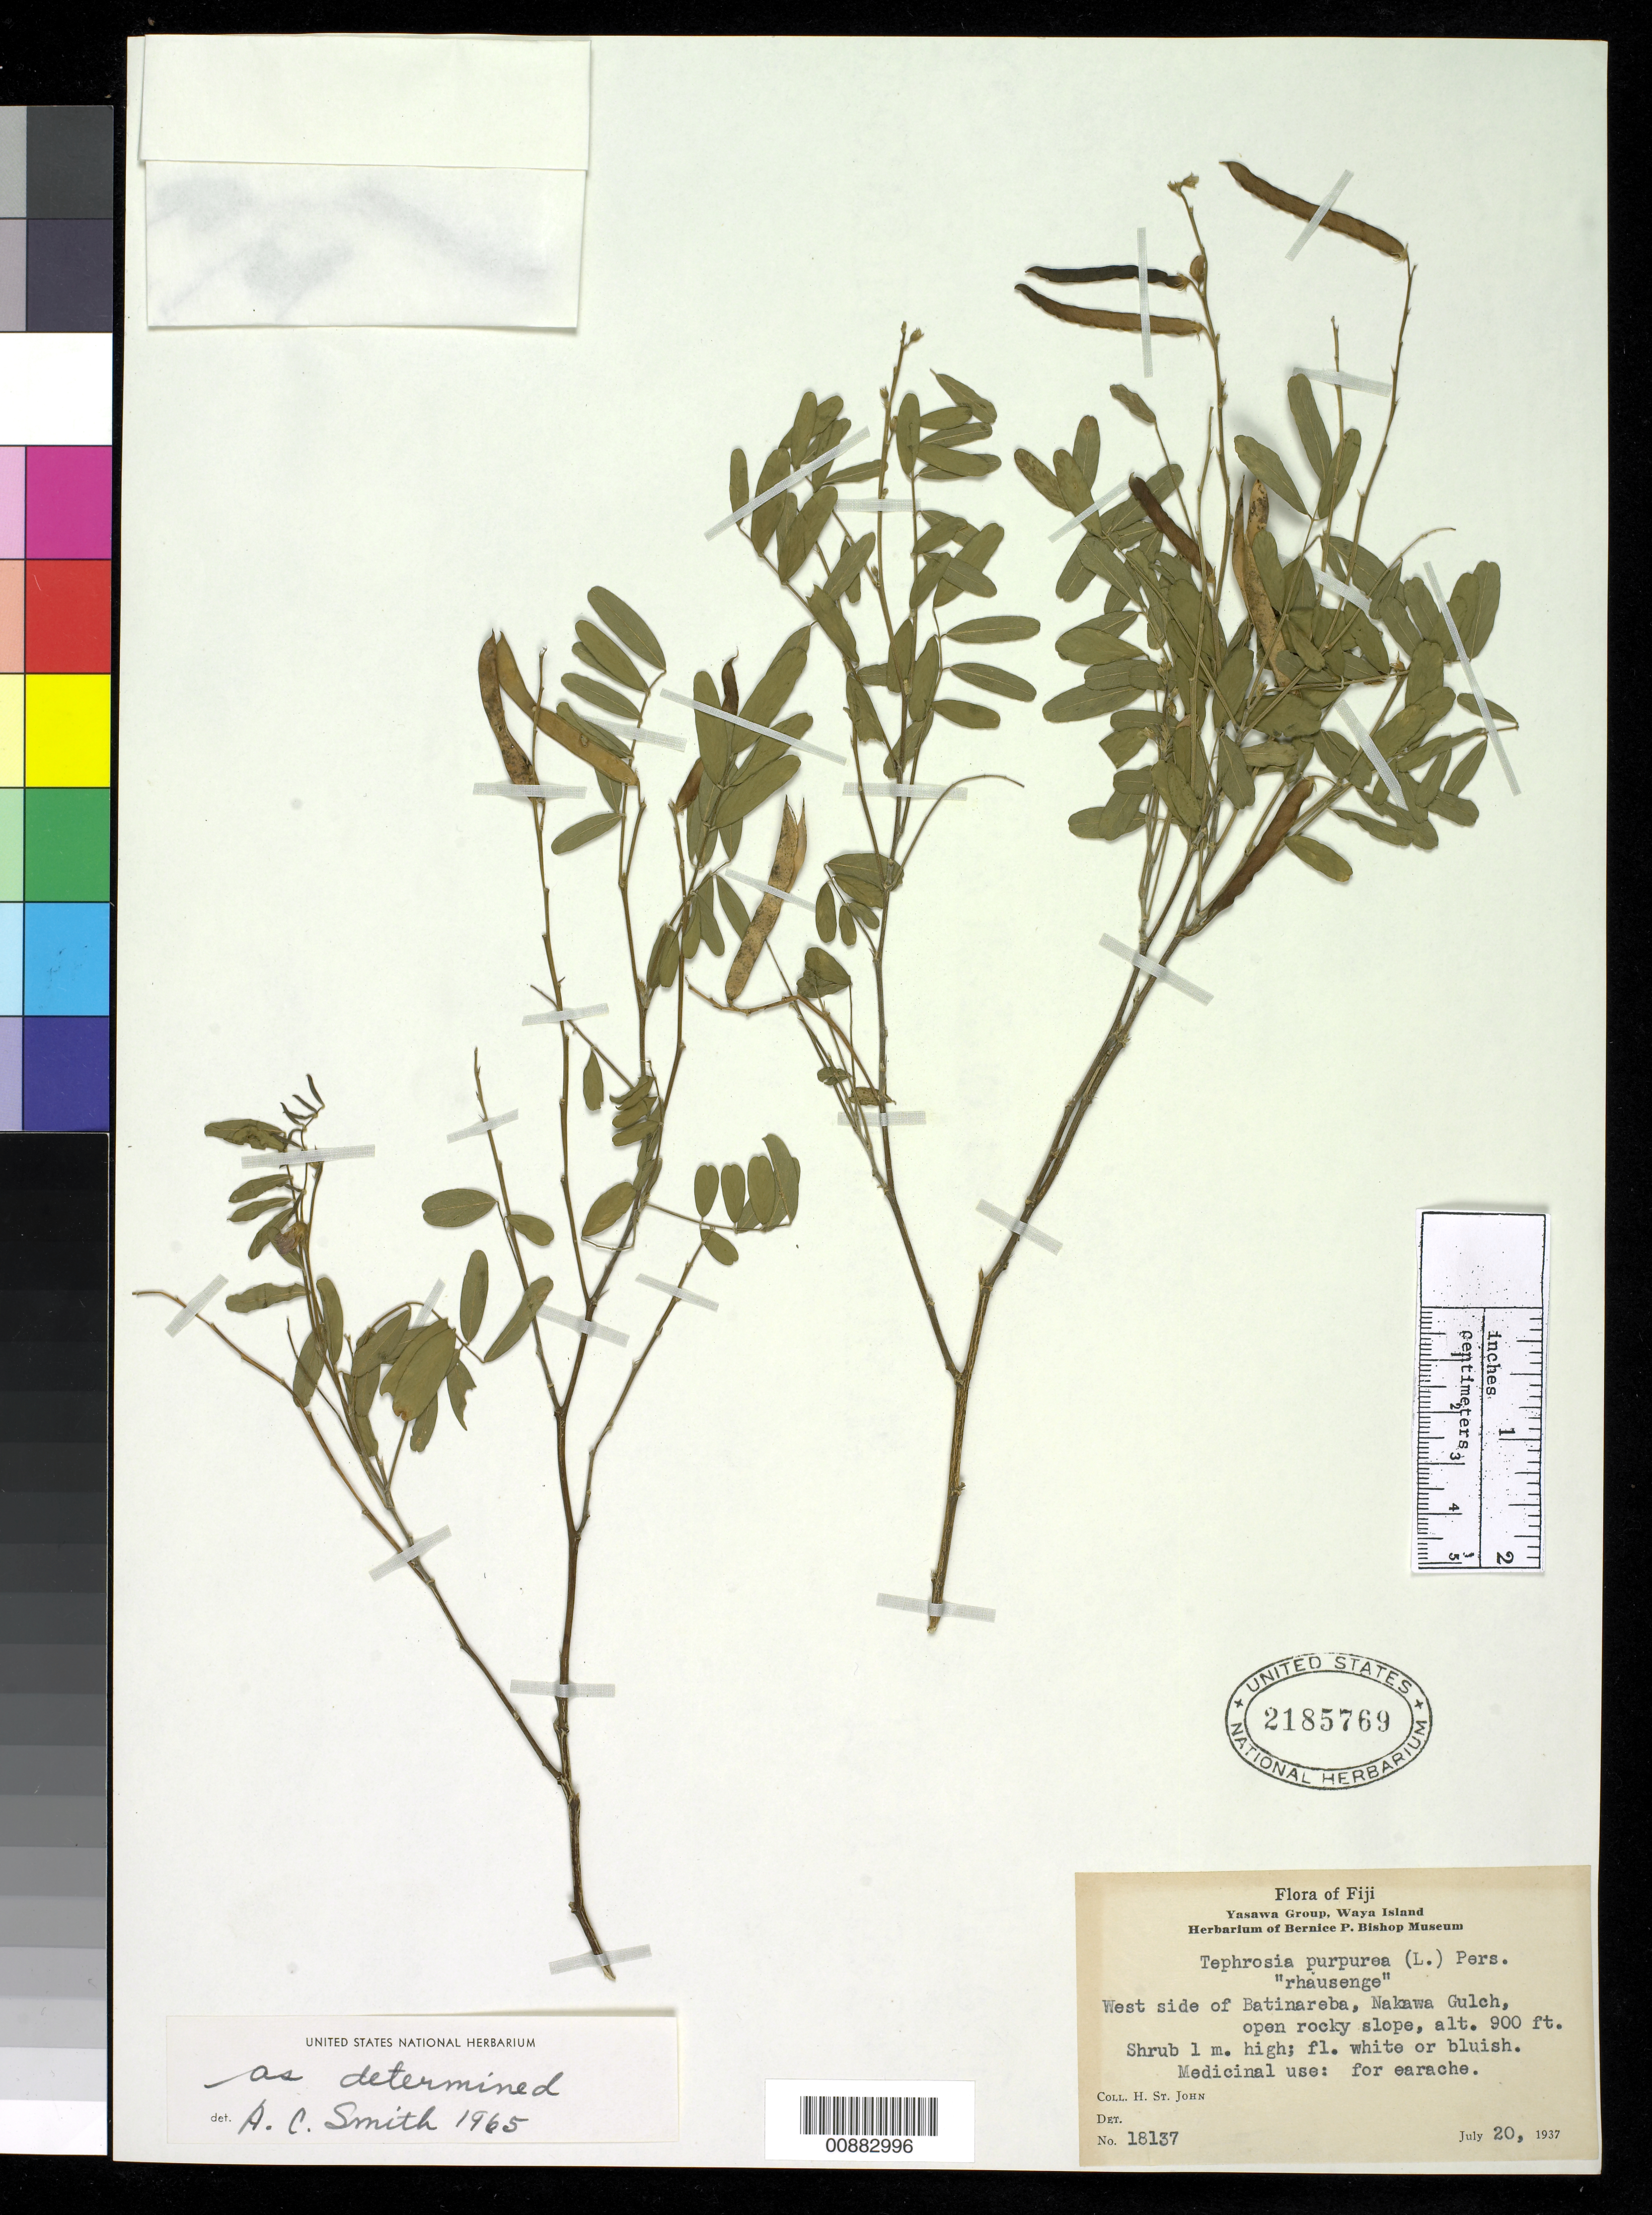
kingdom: Plantae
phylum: Tracheophyta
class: Magnoliopsida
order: Fabales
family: Fabaceae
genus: Tephrosia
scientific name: Tephrosia purpurea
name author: (L.) Pers.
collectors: H. St. John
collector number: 18137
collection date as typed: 20 Jul 1937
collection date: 1937-07-20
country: Fiji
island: Waya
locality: W side of Batinareba, Nakawa Gulch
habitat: open rocky slope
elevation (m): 274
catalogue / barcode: US 2185769